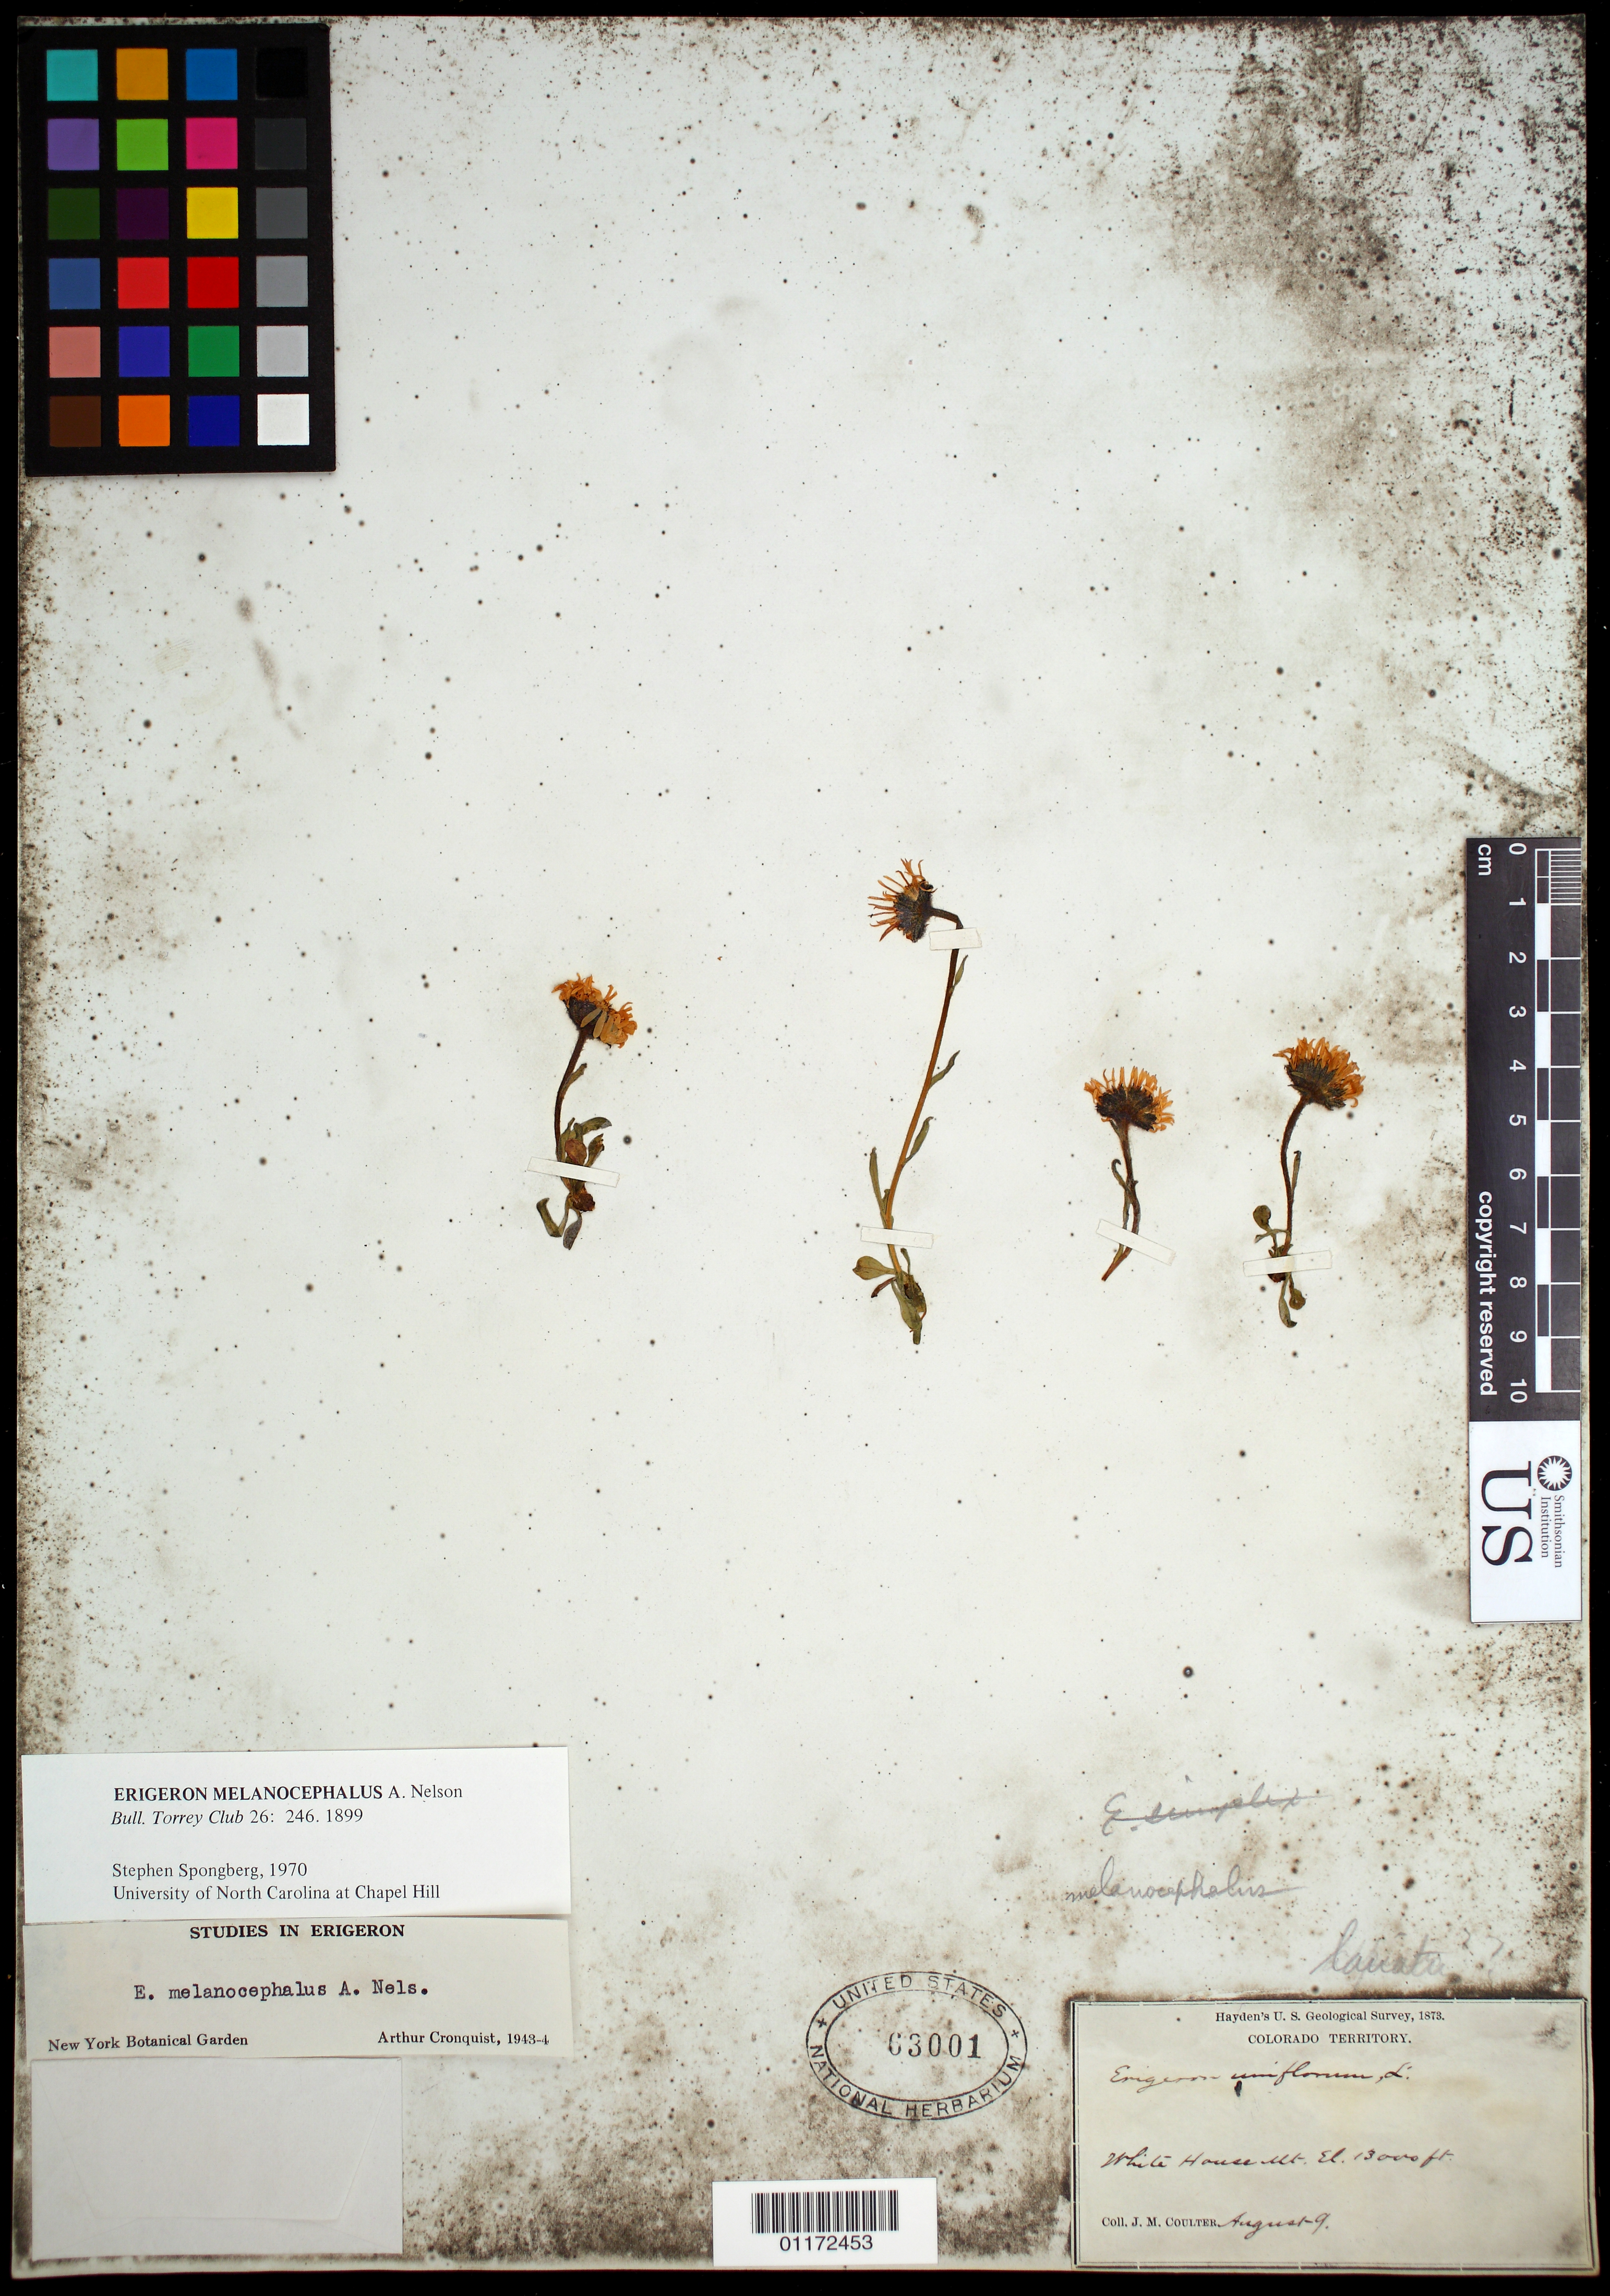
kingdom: Plantae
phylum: Tracheophyta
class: Magnoliopsida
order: Asterales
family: Asteraceae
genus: Erigeron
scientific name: Erigeron melanocephalus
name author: (A. Nelson) A. Nelson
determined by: Spongberg, S. A.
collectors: J. M. Coulter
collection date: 1873-08-09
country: United States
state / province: Colorado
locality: White House Mt.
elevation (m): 3962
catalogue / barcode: US 63001